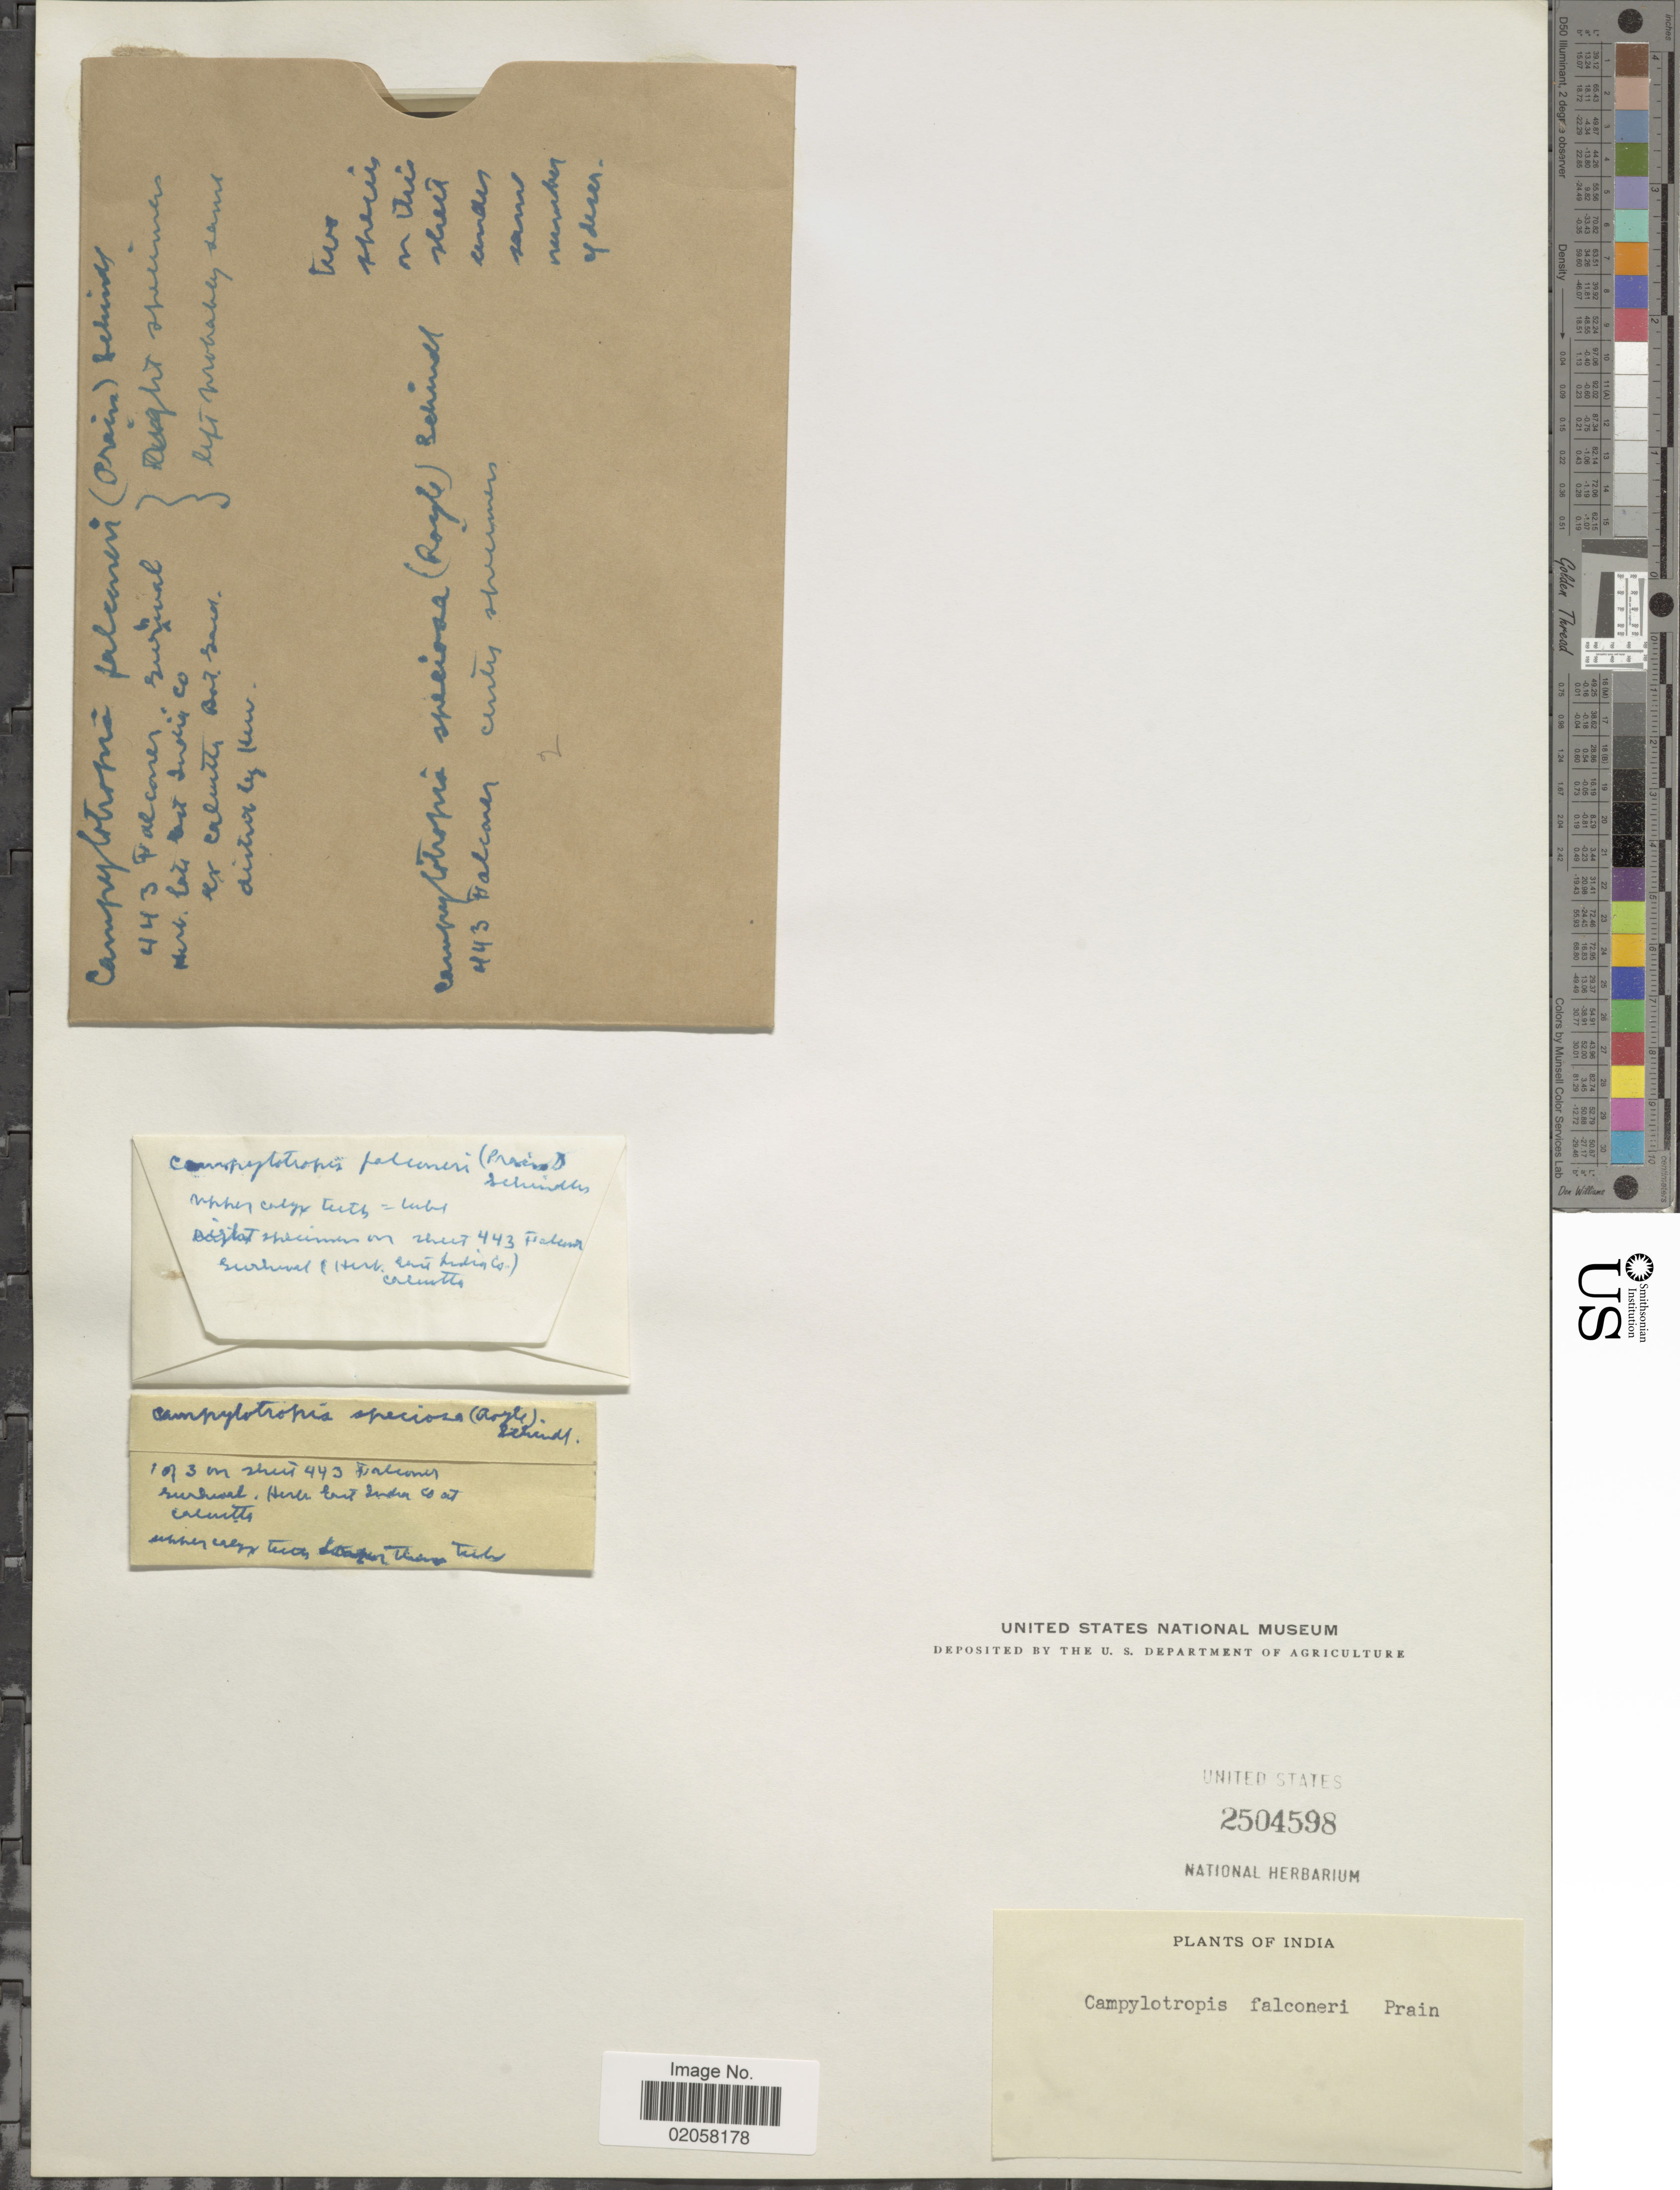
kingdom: Plantae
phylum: Tracheophyta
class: Magnoliopsida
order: Fabales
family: Fabaceae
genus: Campylotropis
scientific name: Campylotropis falconeri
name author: Schindl.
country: India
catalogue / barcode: US 2504598